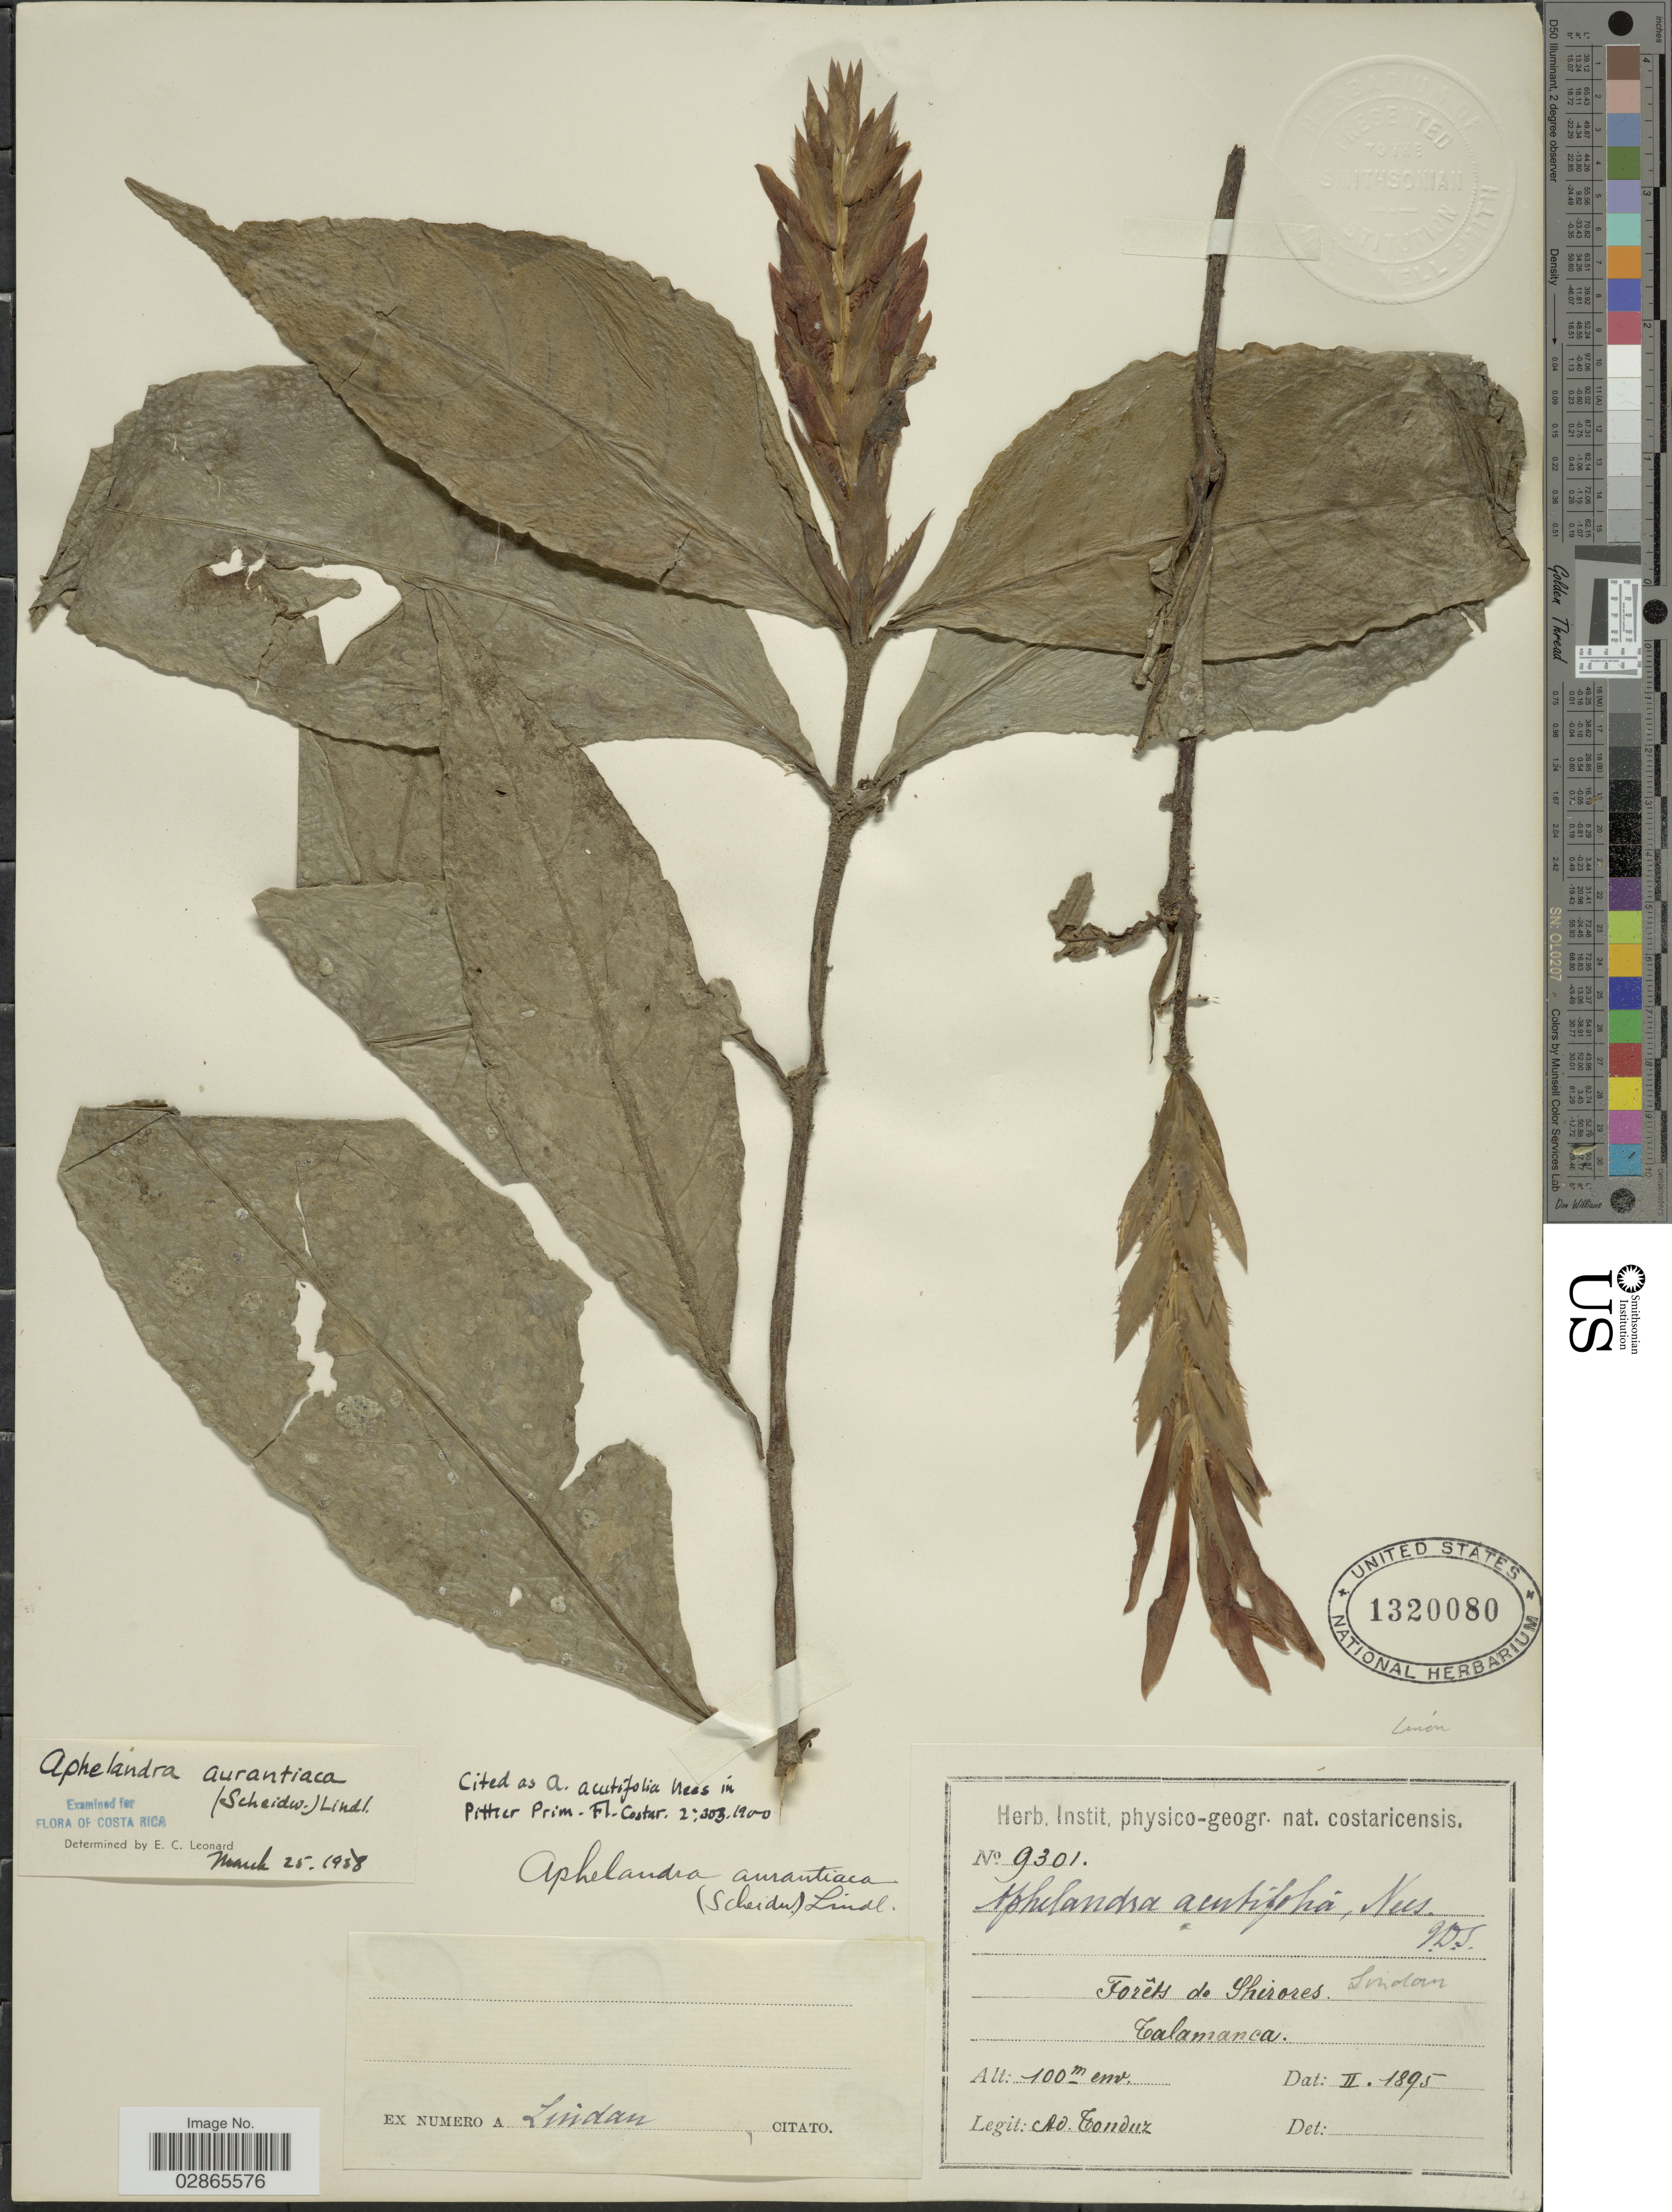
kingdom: Plantae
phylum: Tracheophyta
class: Magnoliopsida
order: Lamiales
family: Acanthaceae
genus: Aphelandra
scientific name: Aphelandra aurantiaca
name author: (Scheidw.) Lindl.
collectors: A. Tonduz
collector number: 9301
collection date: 1895-02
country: Costa Rica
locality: Forêts de Shirores. Calamanca.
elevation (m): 100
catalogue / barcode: US 1320080